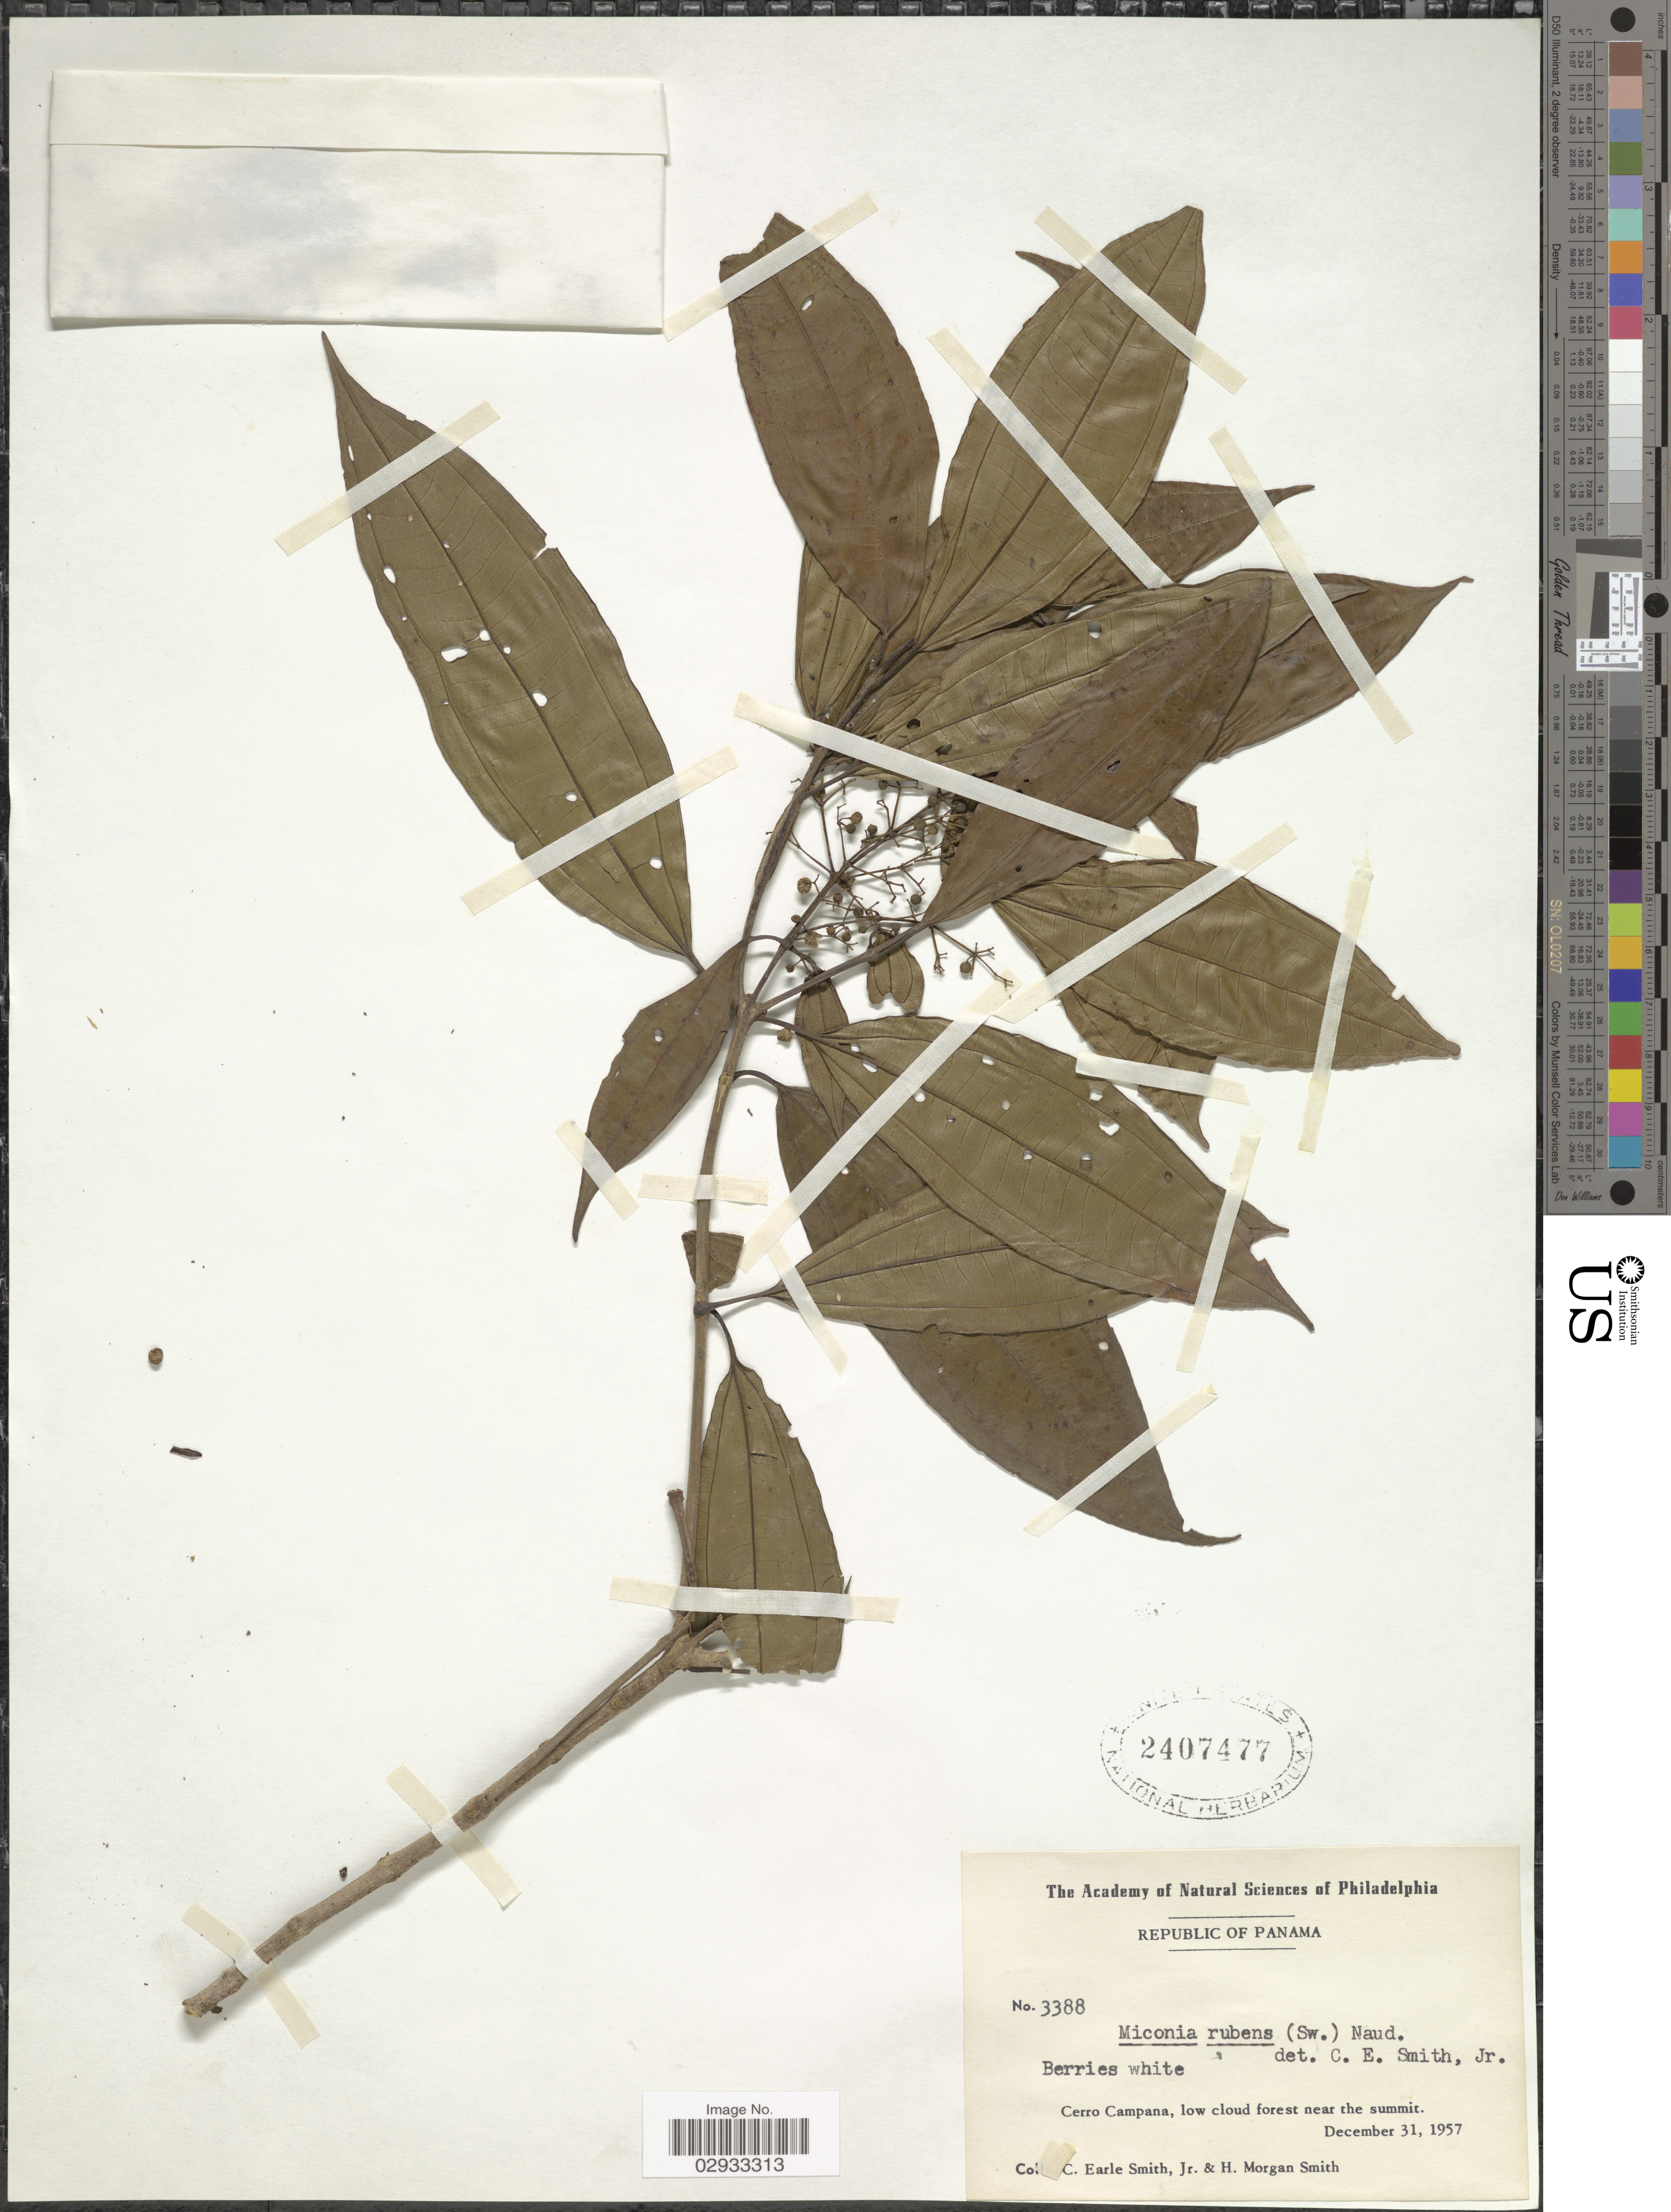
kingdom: Plantae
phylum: Tracheophyta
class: Magnoliopsida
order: Myrtales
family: Melastomataceae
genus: Miconia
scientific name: Miconia rubens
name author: (Sw.) Naudin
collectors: C. E. Smith Jr. & H. M. Smith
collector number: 3388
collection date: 1957-12-31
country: Panama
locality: Cerro Campana, low cloud forest near the summit.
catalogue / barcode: US 2407477